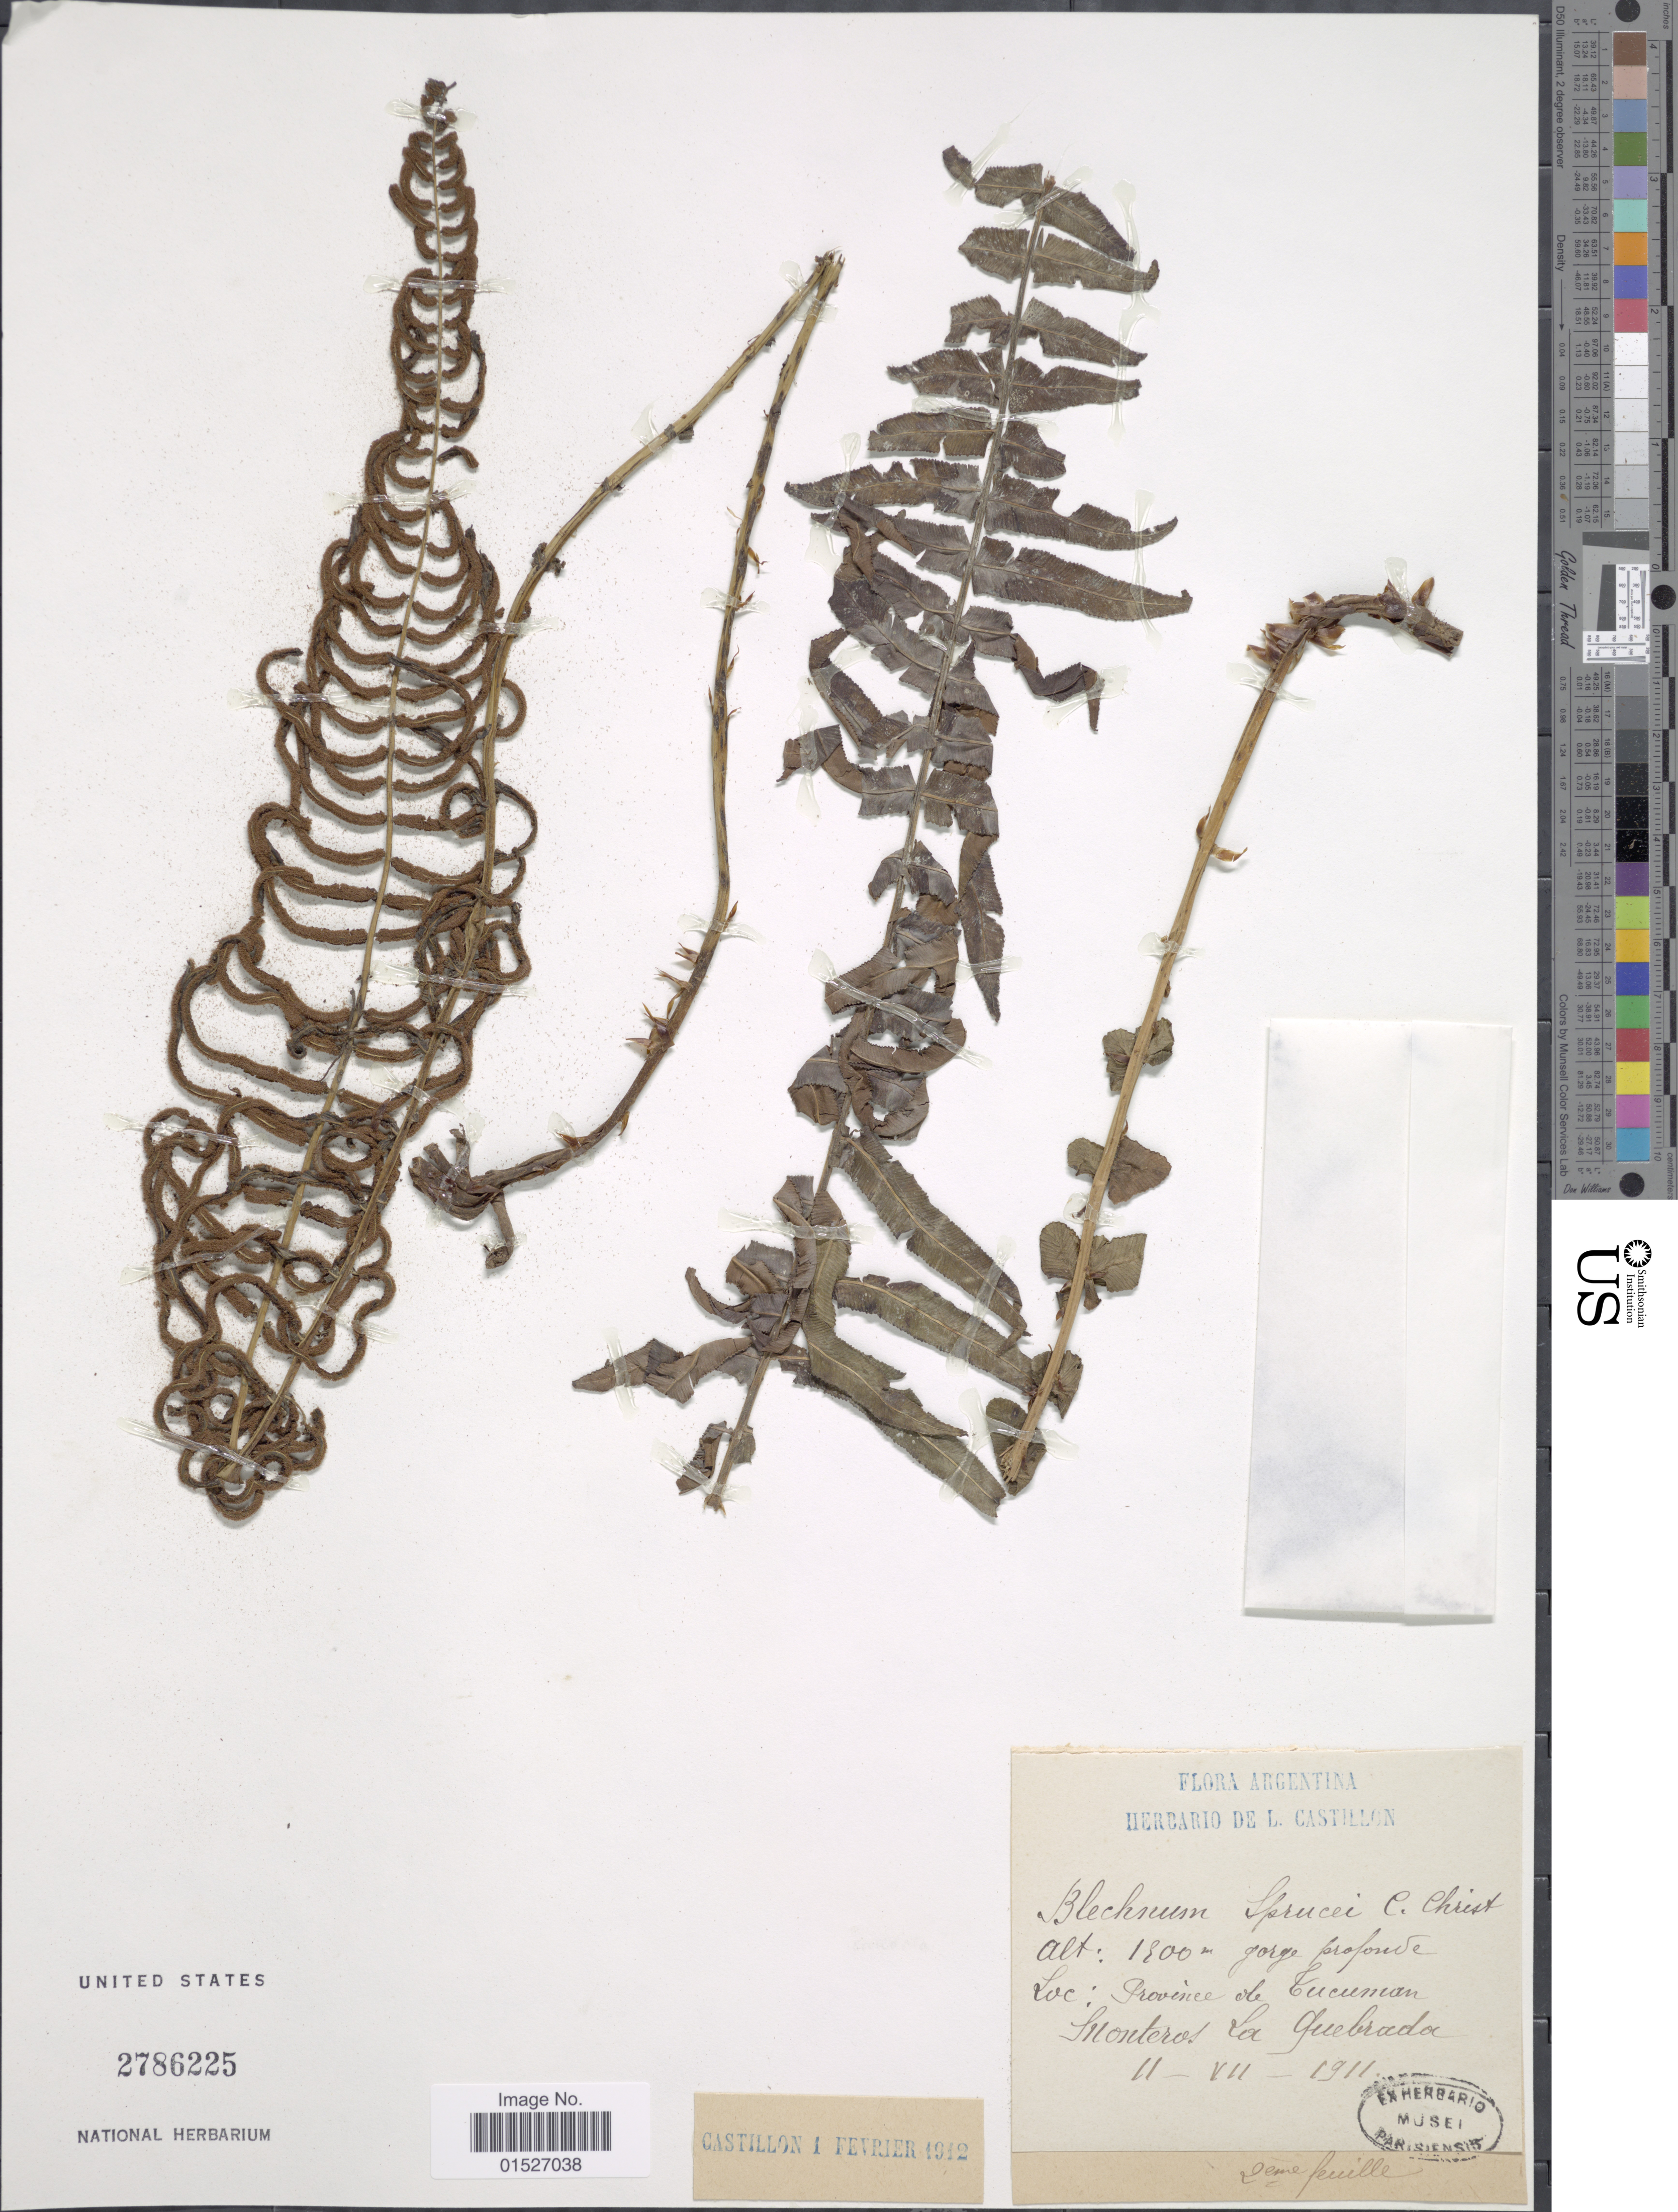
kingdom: Plantae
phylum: Tracheophyta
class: Polypodiopsida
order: Polypodiales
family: Blechnaceae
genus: Blechnum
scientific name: Blechnum sprucei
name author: C. Chr.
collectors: ex herb. L. Castillon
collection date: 1911-07-11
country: Argentina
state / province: Tucuman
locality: Province de Tucuman. Monteros La Quebrada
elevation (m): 1800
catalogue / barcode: US 2786225